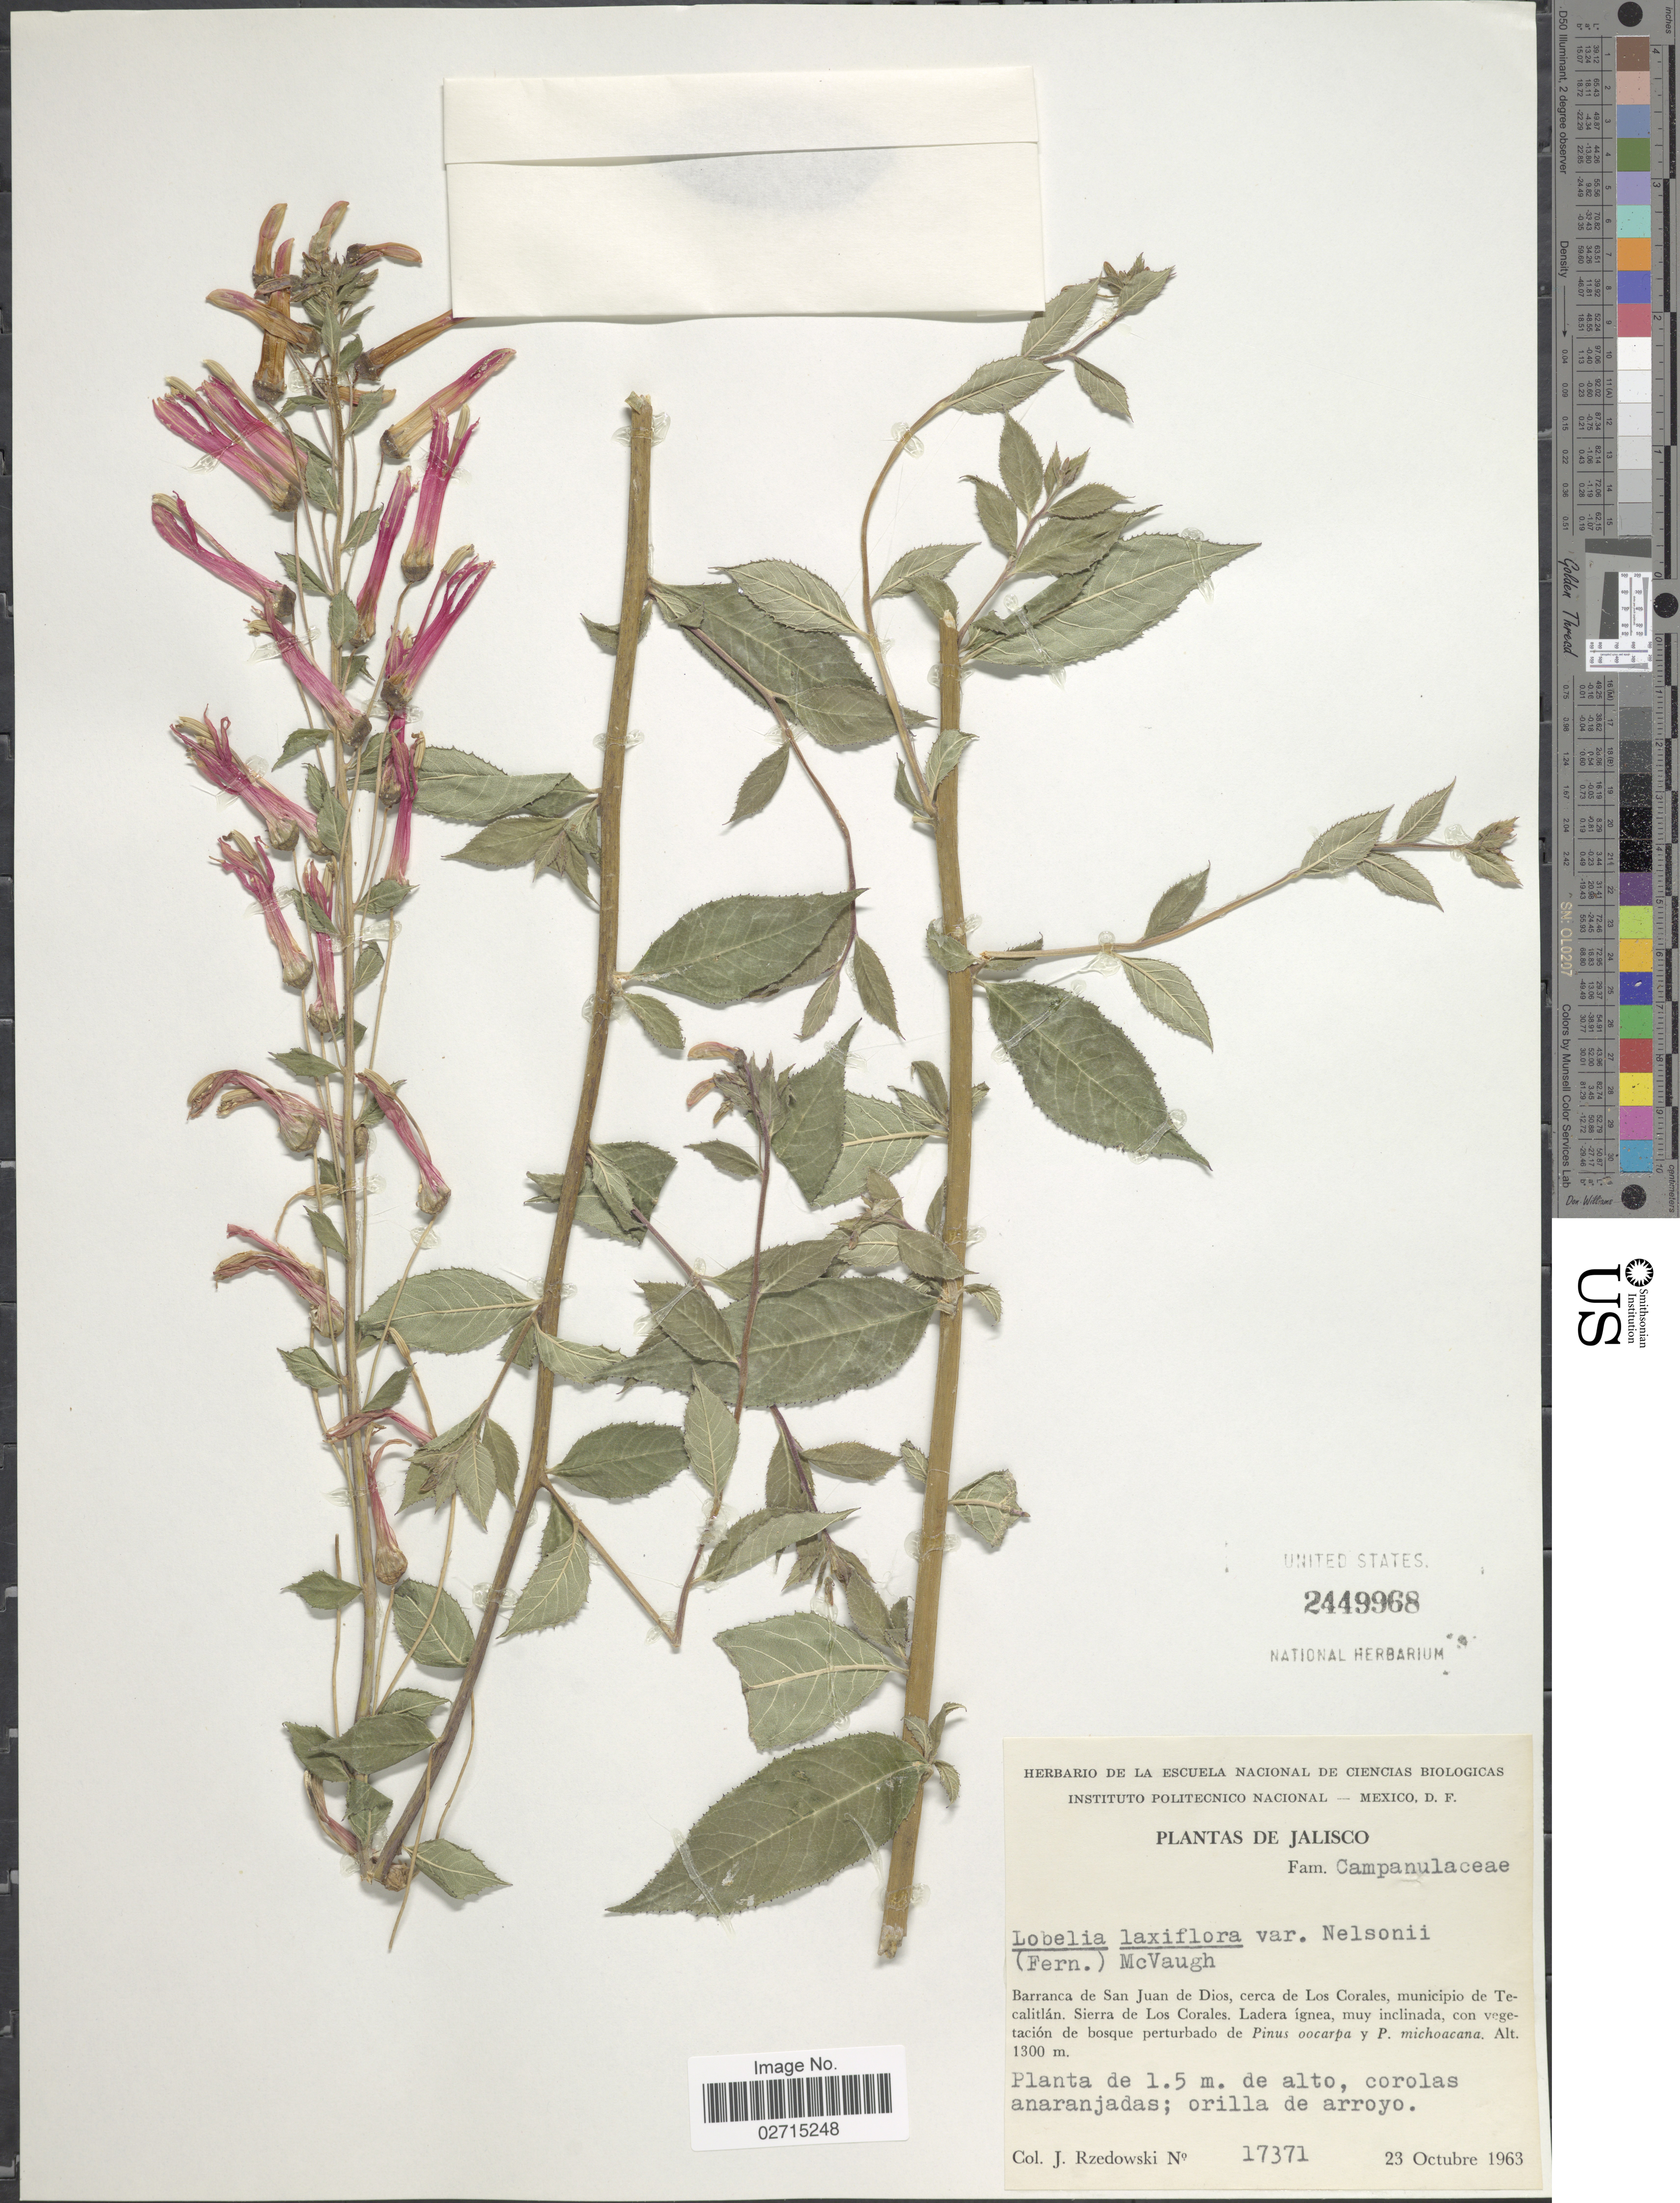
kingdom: Plantae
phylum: Tracheophyta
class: Magnoliopsida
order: Asterales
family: Campanulaceae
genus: Lobelia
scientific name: Lobelia laxiflora var. nelsonii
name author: (Fernald) McVaugh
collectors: J. Rzedoswki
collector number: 17371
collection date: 1963-10-23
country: Mexico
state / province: Jalisco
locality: Barranca de San Juan de Dios, cerca de Los Corales, municipio de Tecalitlán. Sierra de Los Corales.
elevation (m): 1300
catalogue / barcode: US 2449968